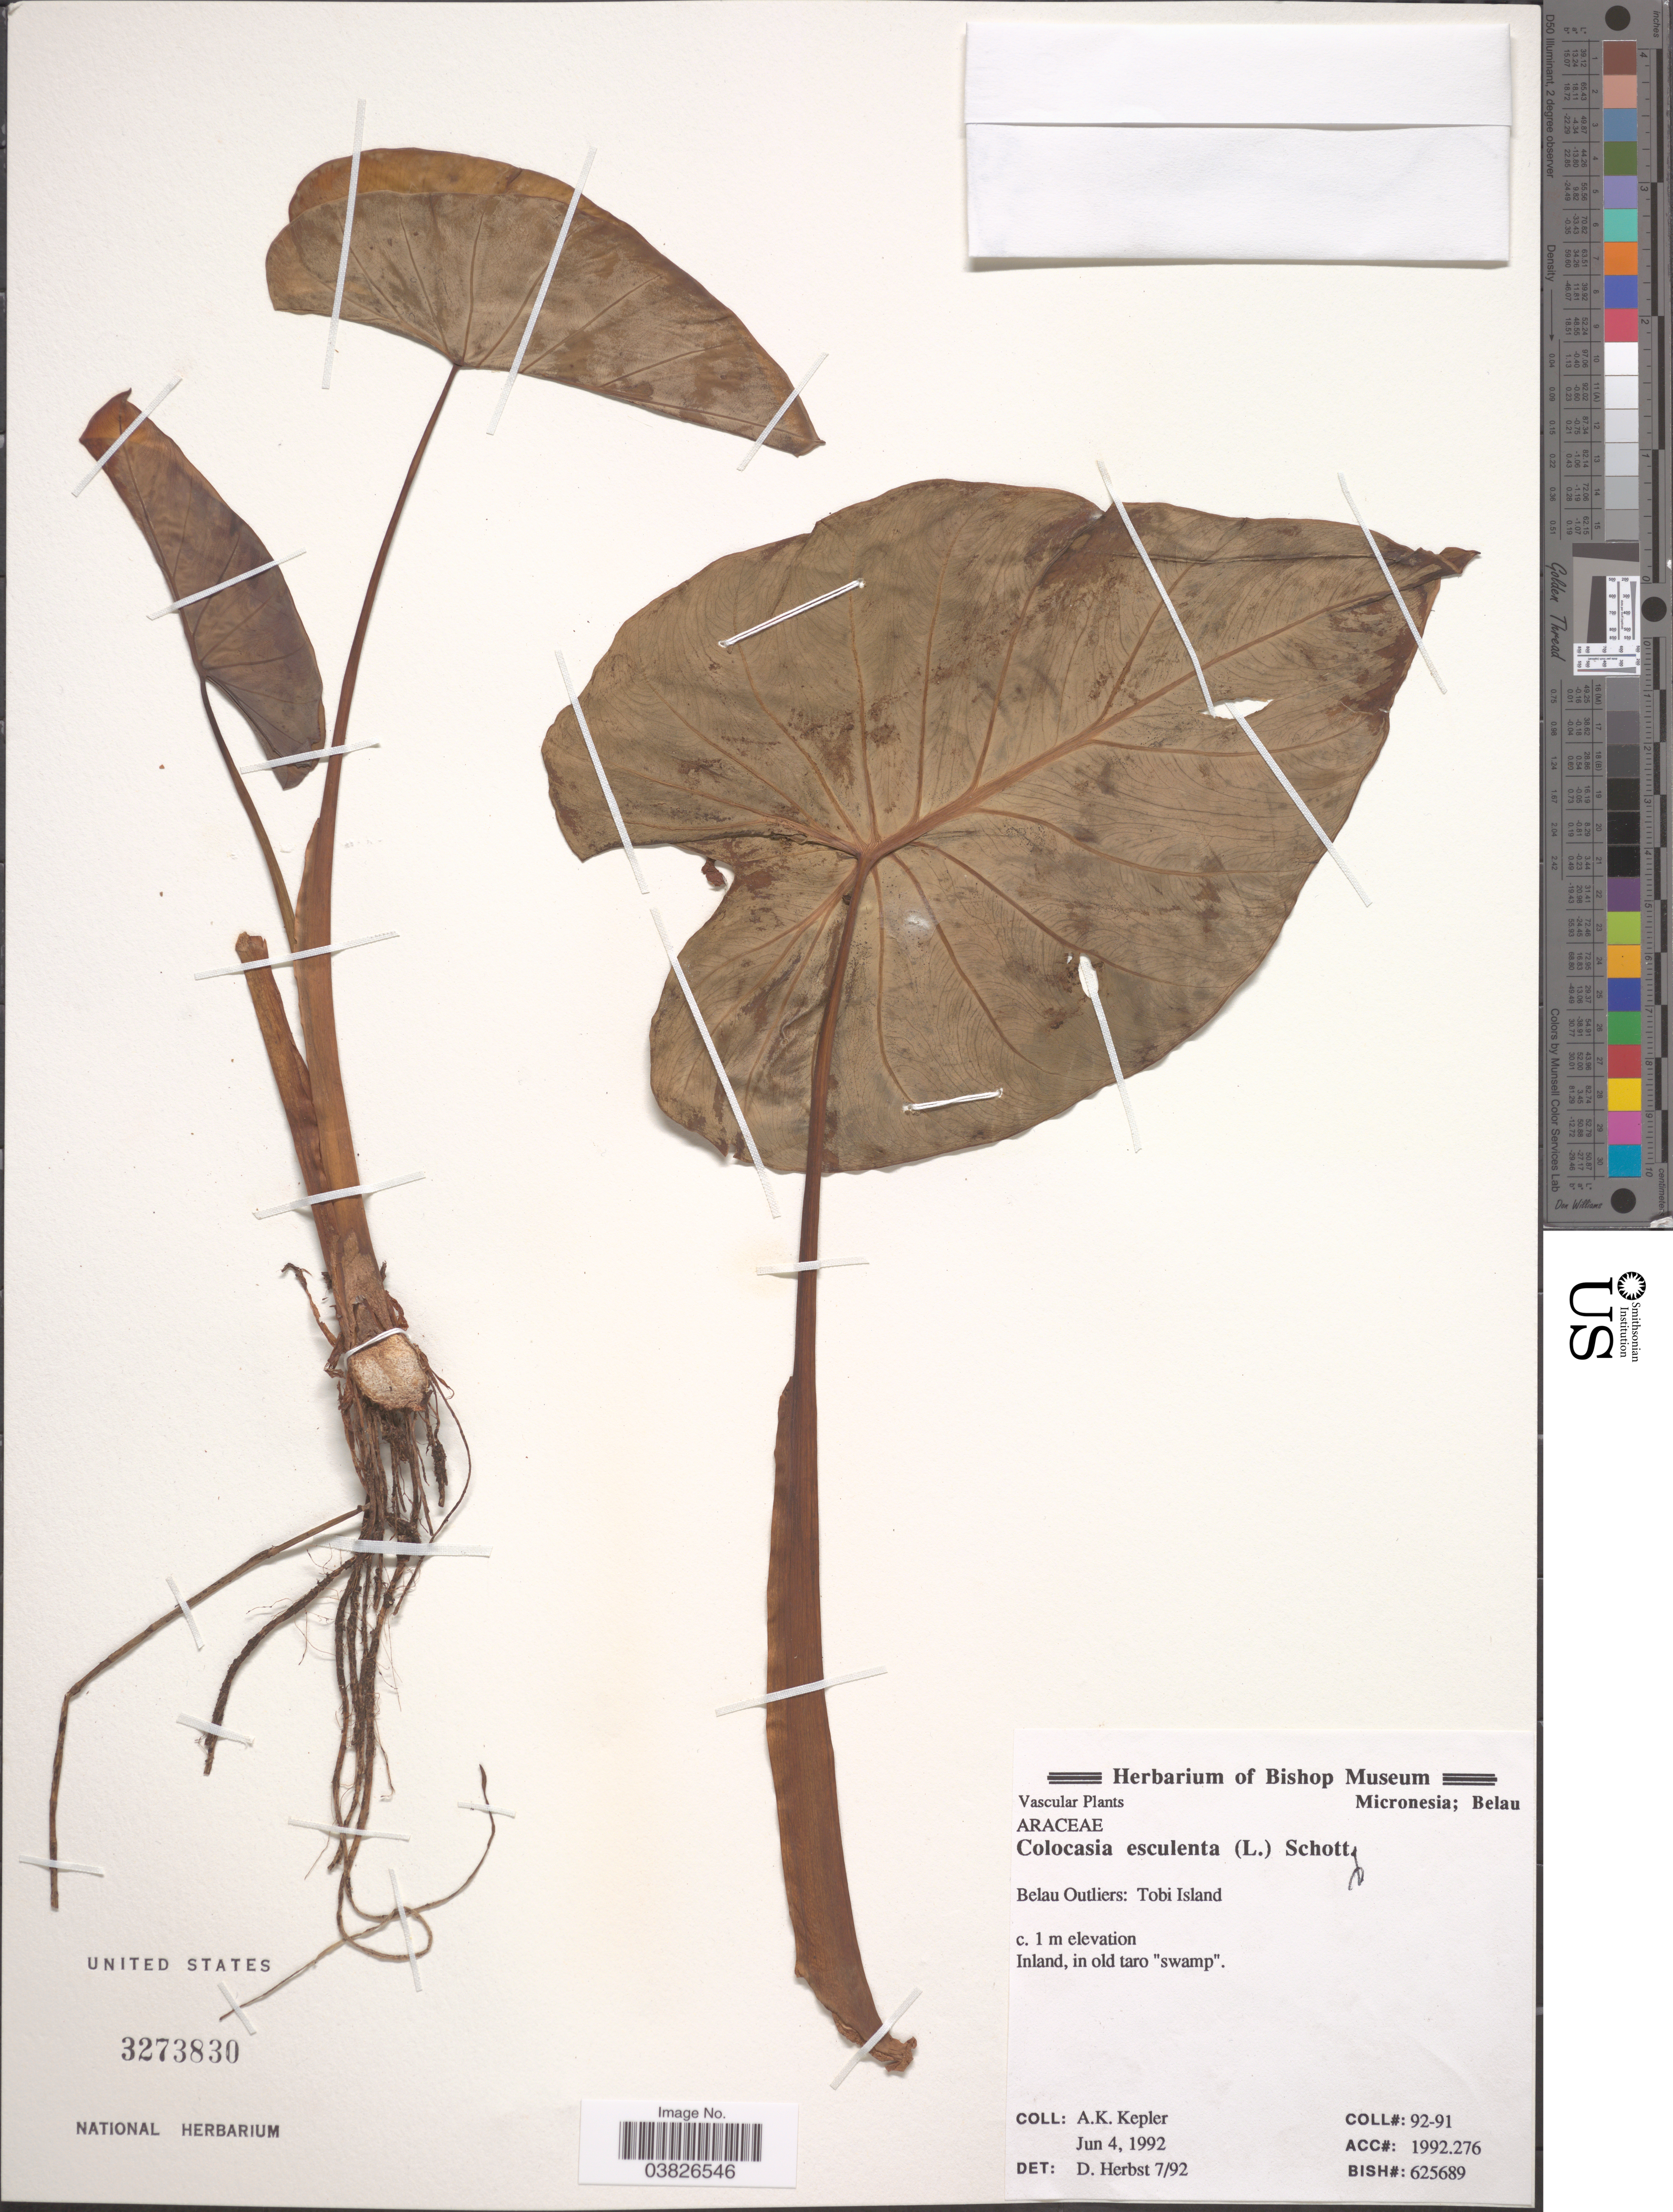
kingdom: Plantae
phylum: Tracheophyta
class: Liliopsida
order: Alismatales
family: Araceae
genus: Colocasia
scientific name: Colocasia esculenta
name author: (L.) Schott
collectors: A. K. Kepler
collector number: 92-91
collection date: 1992-06-04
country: Palau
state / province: Belau Outliers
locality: Tobi Island.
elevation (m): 1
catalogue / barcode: US 3273830